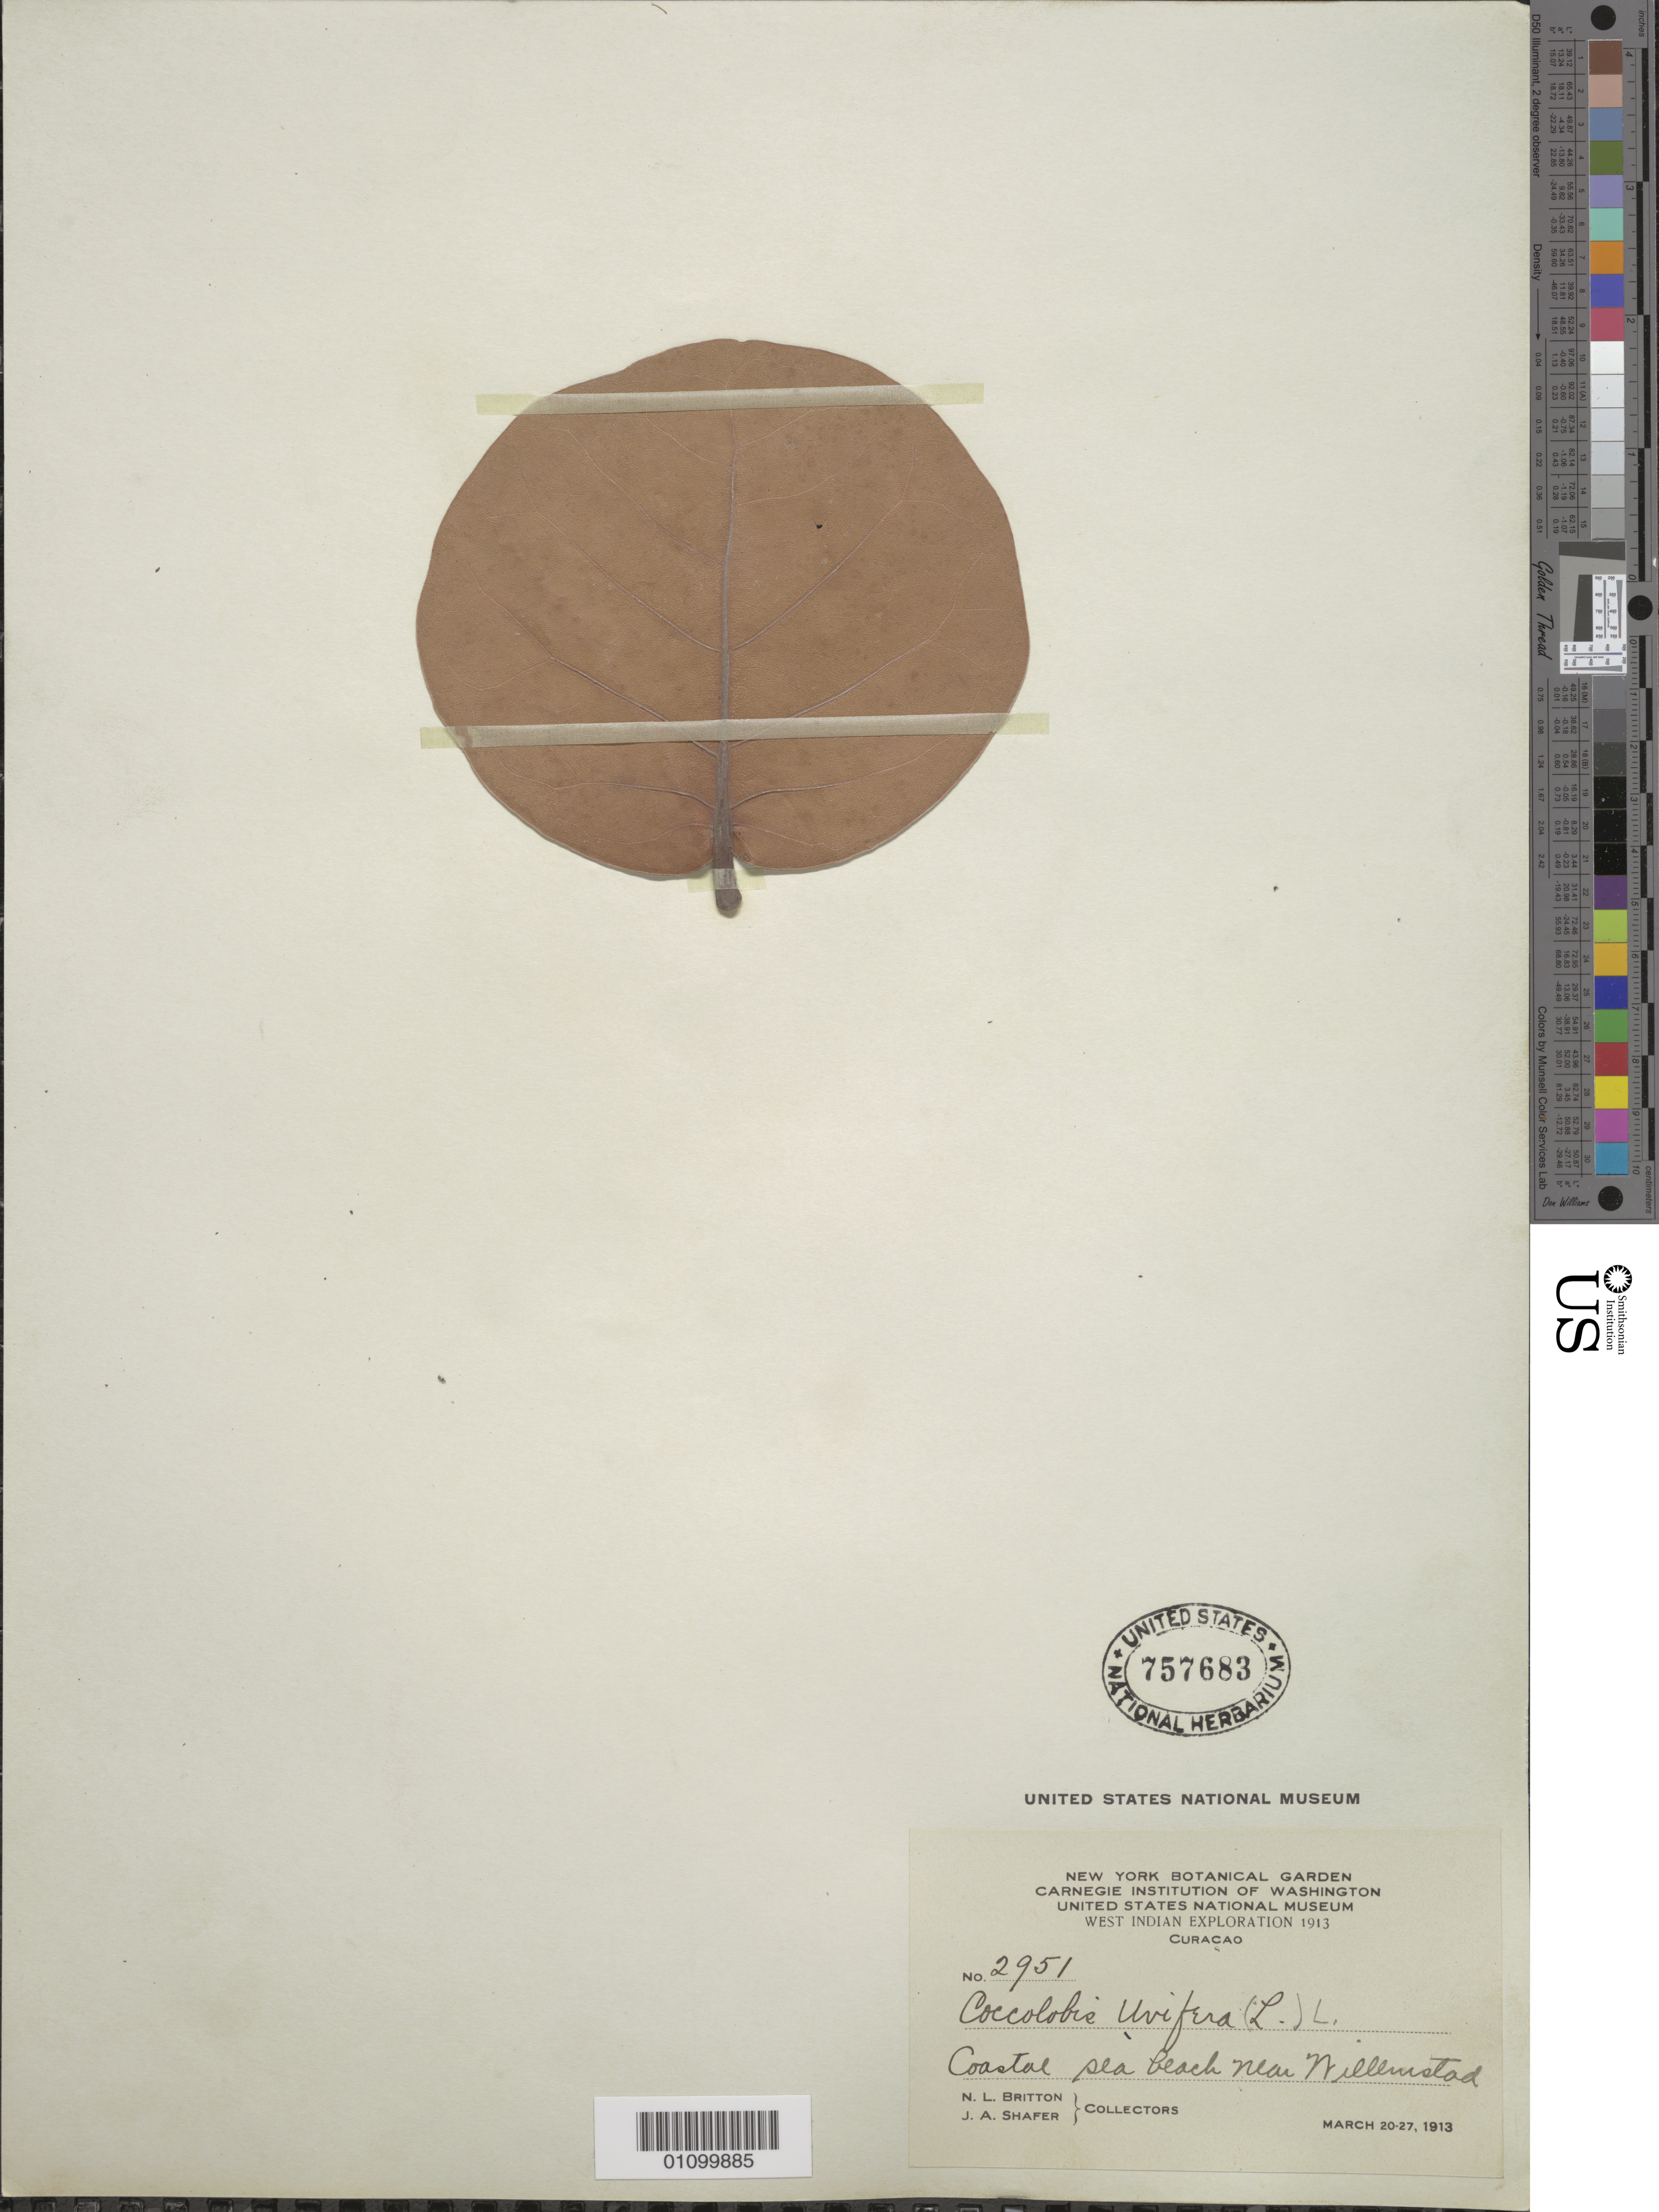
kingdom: Plantae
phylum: Tracheophyta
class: Magnoliopsida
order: Caryophyllales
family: Polygonaceae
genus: Coccoloba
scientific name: Coccoloba uvifera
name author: L.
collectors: N. Britton & J. A. Shafer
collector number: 2951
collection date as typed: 20 Mar 1913 to 27 Mar 1913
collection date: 1913-03-20/1913-03-27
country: Curaçao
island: Curaçao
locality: coastal sea beach near Willenetad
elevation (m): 0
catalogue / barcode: US 757683